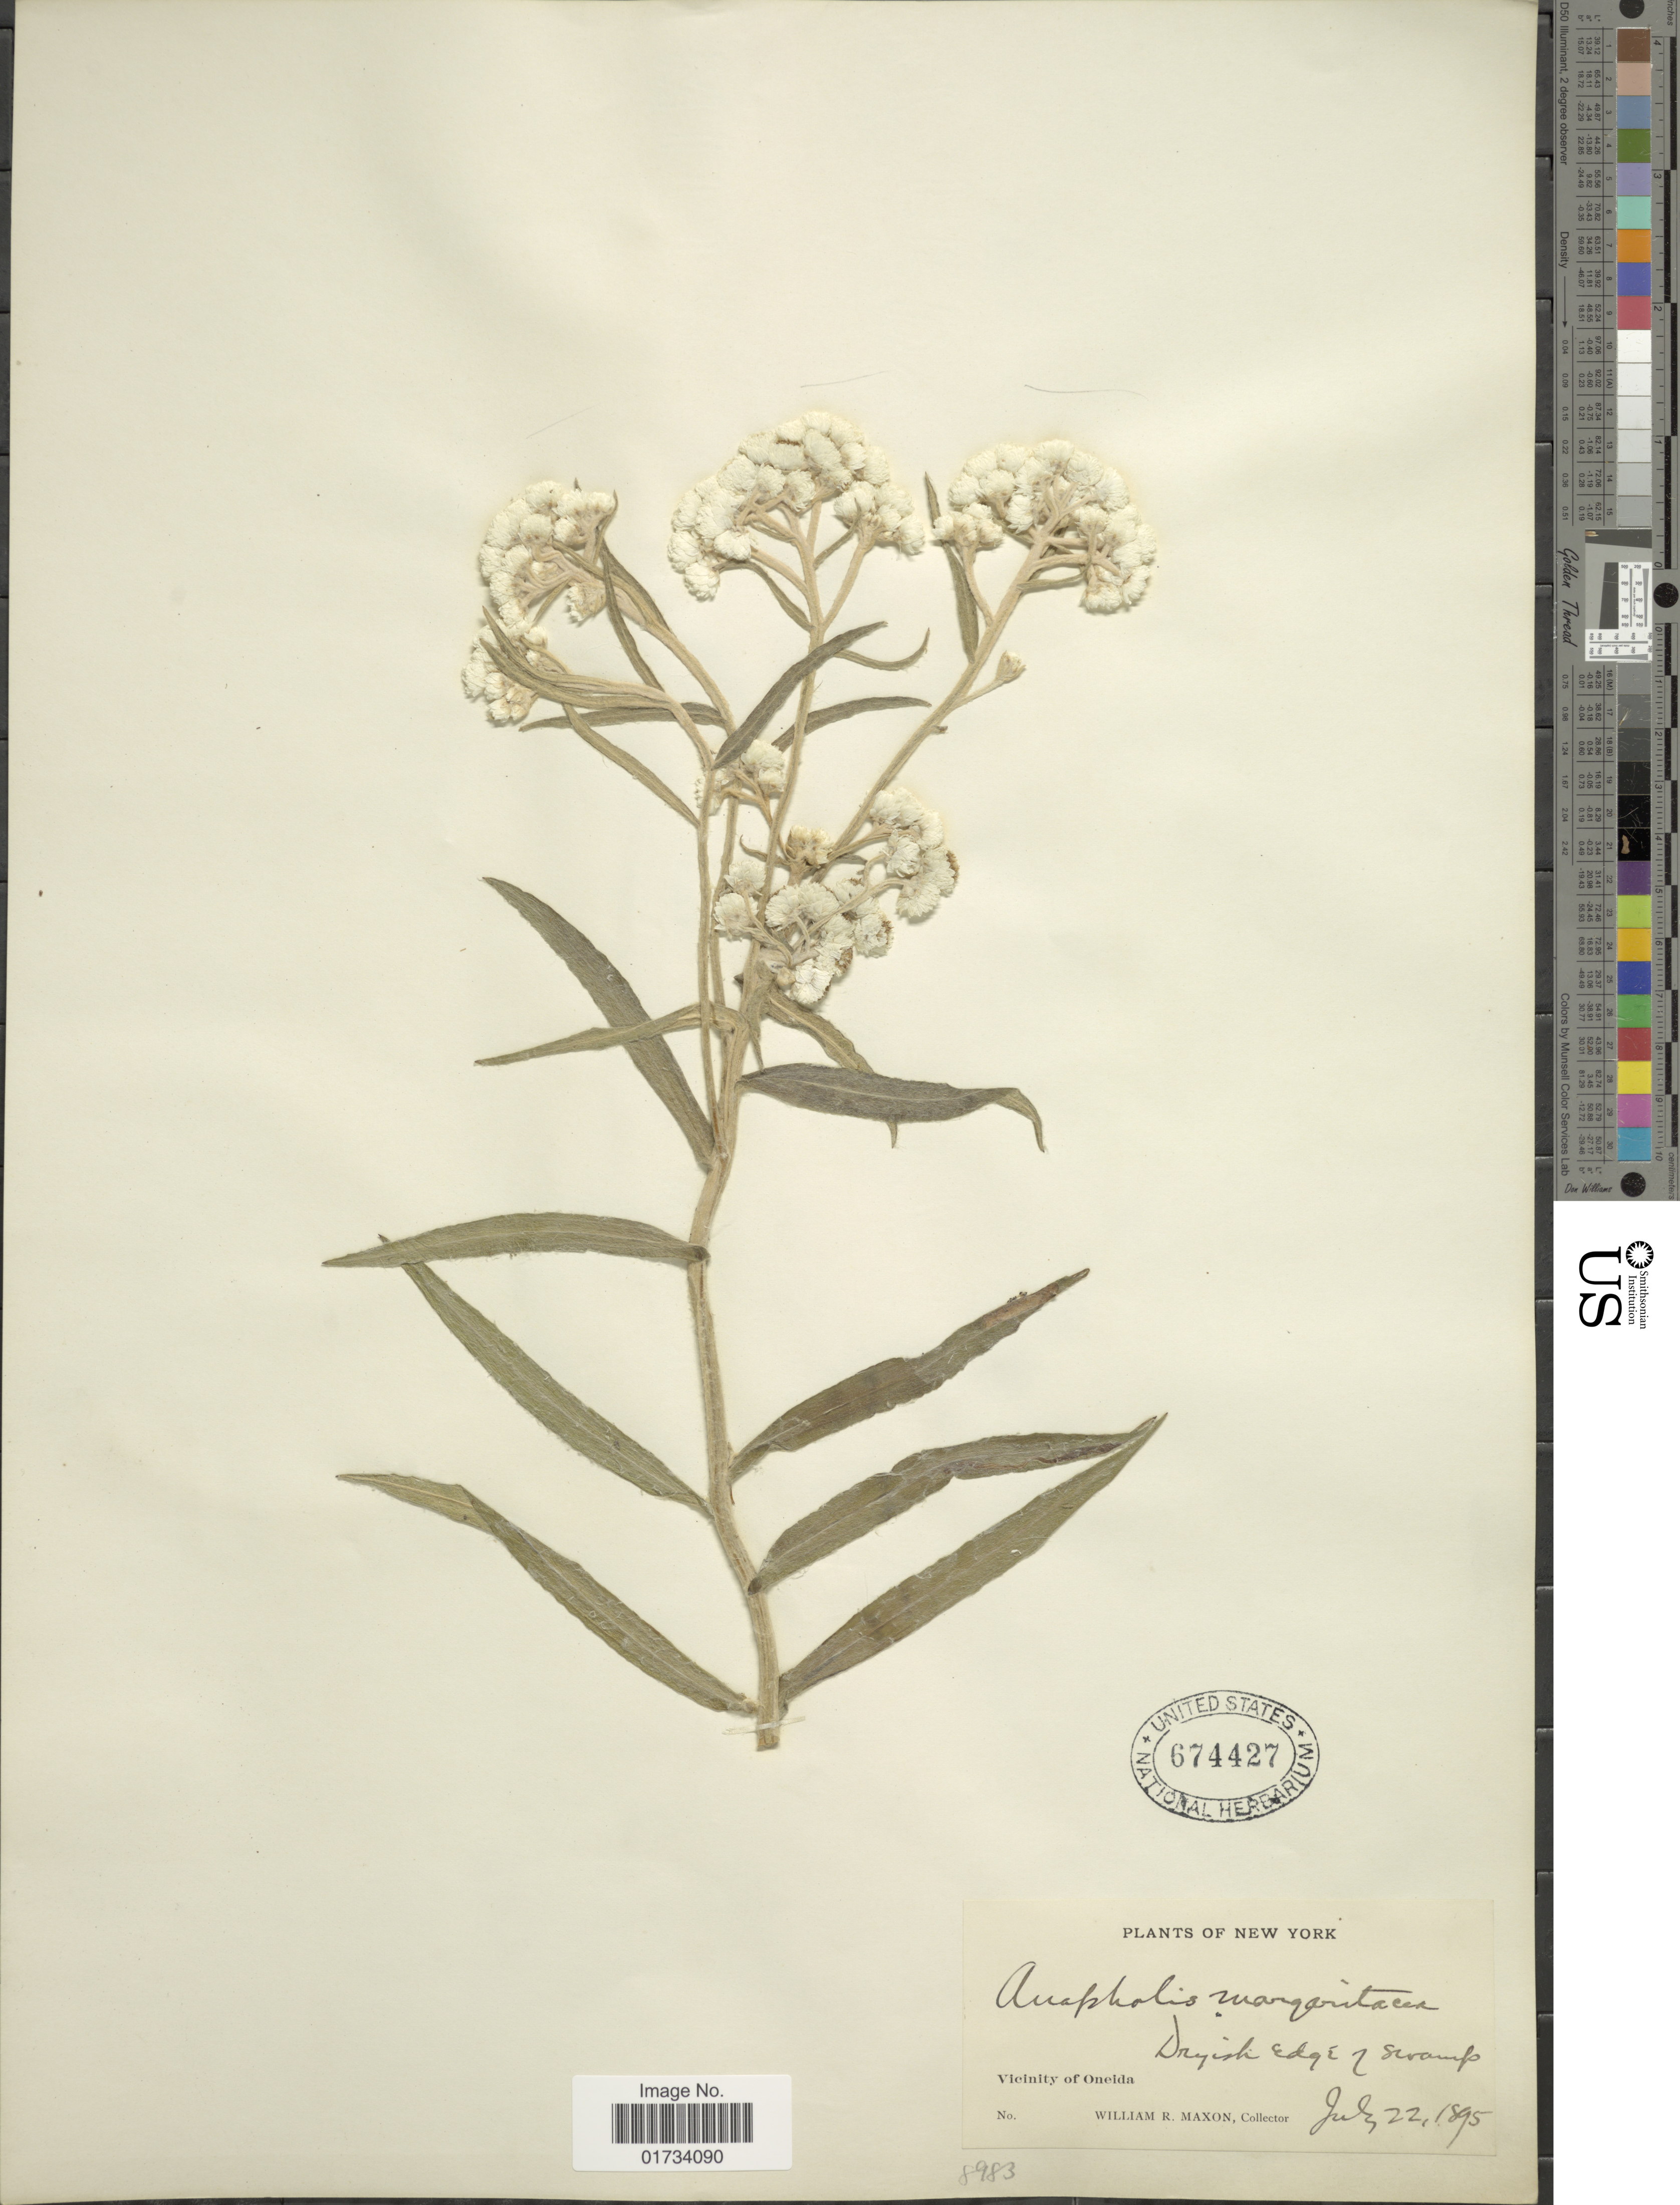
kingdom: Plantae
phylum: Tracheophyta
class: Magnoliopsida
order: Asterales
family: Asteraceae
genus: Anaphalis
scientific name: Anaphalis margaritacea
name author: (L.) Benth. & Hook. f.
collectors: W. R. Maxon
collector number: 8983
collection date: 1895-07-22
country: United States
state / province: New York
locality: Dryish edge of swamp, vicinity of Oneida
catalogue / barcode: US 674427